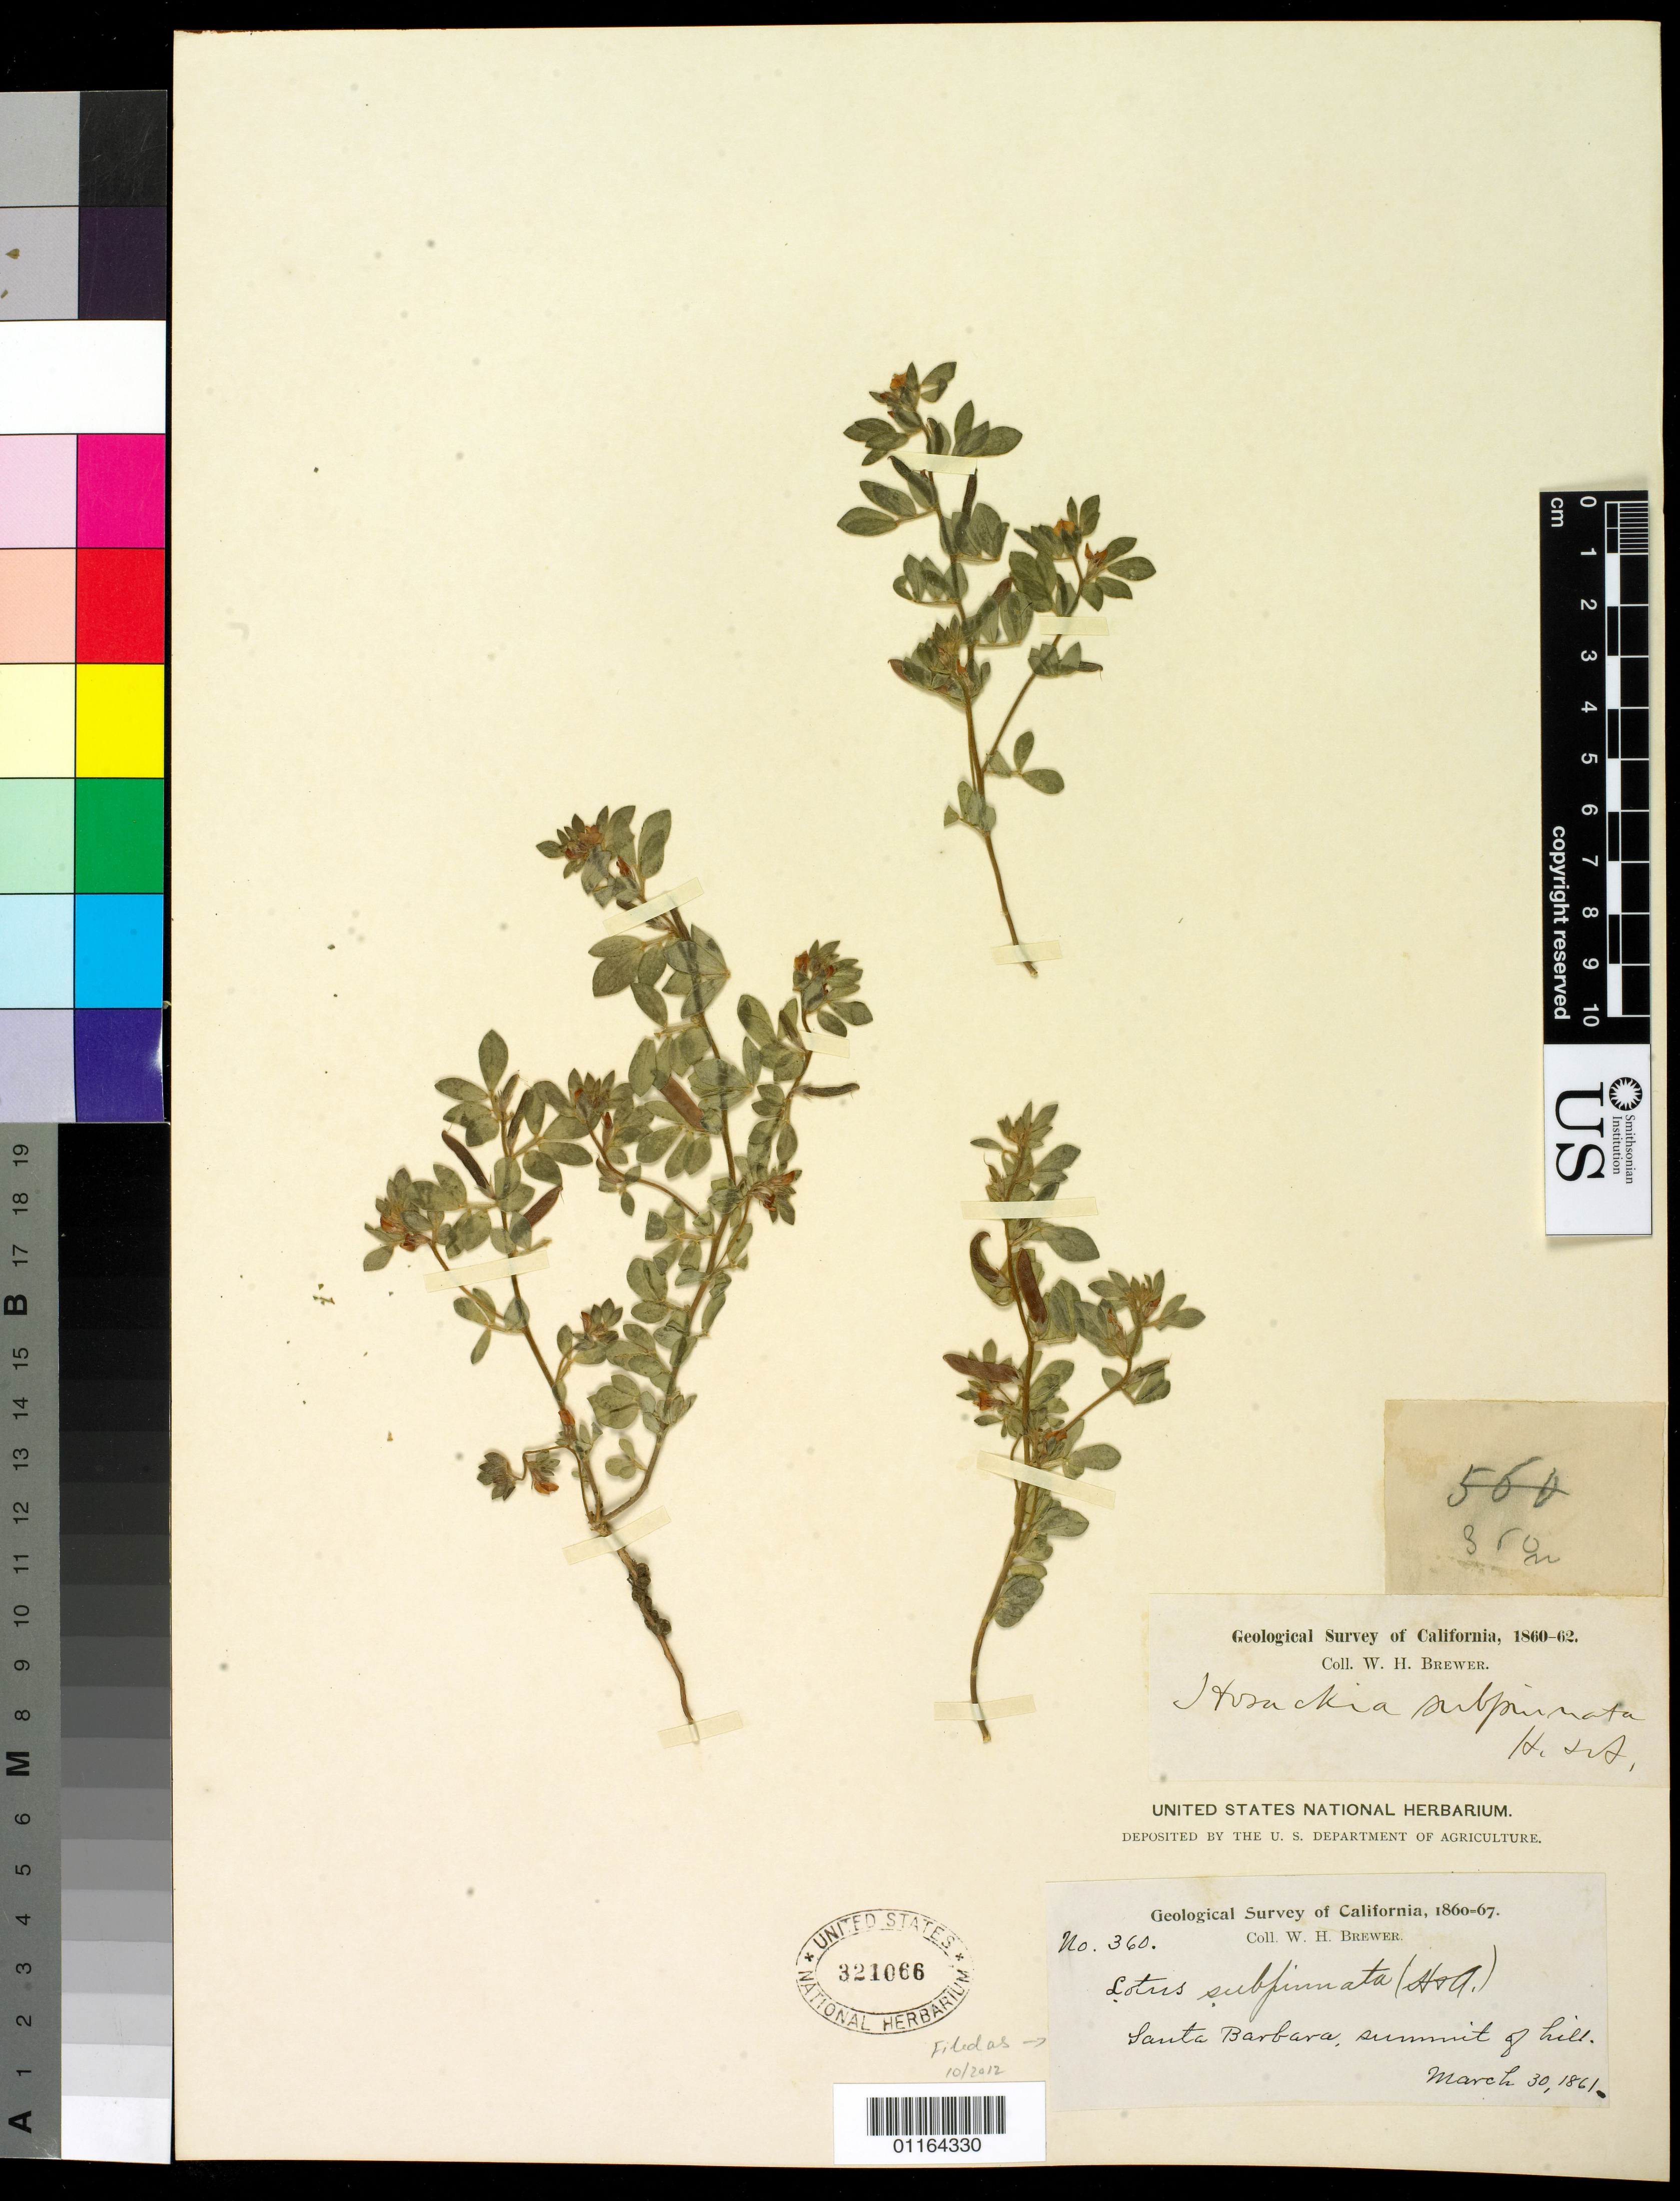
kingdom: Plantae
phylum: Tracheophyta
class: Magnoliopsida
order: Fabales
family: Fabaceae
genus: Acmispon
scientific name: Acmispon wrangelianus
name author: (Fisch. & C.A. Mey.) D.D. Sokoloff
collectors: W. H. Brewer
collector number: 360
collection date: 1861-03-30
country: United States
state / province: California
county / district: Santa Barbara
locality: Santa Barbara, summit of hill.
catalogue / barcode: US 321066